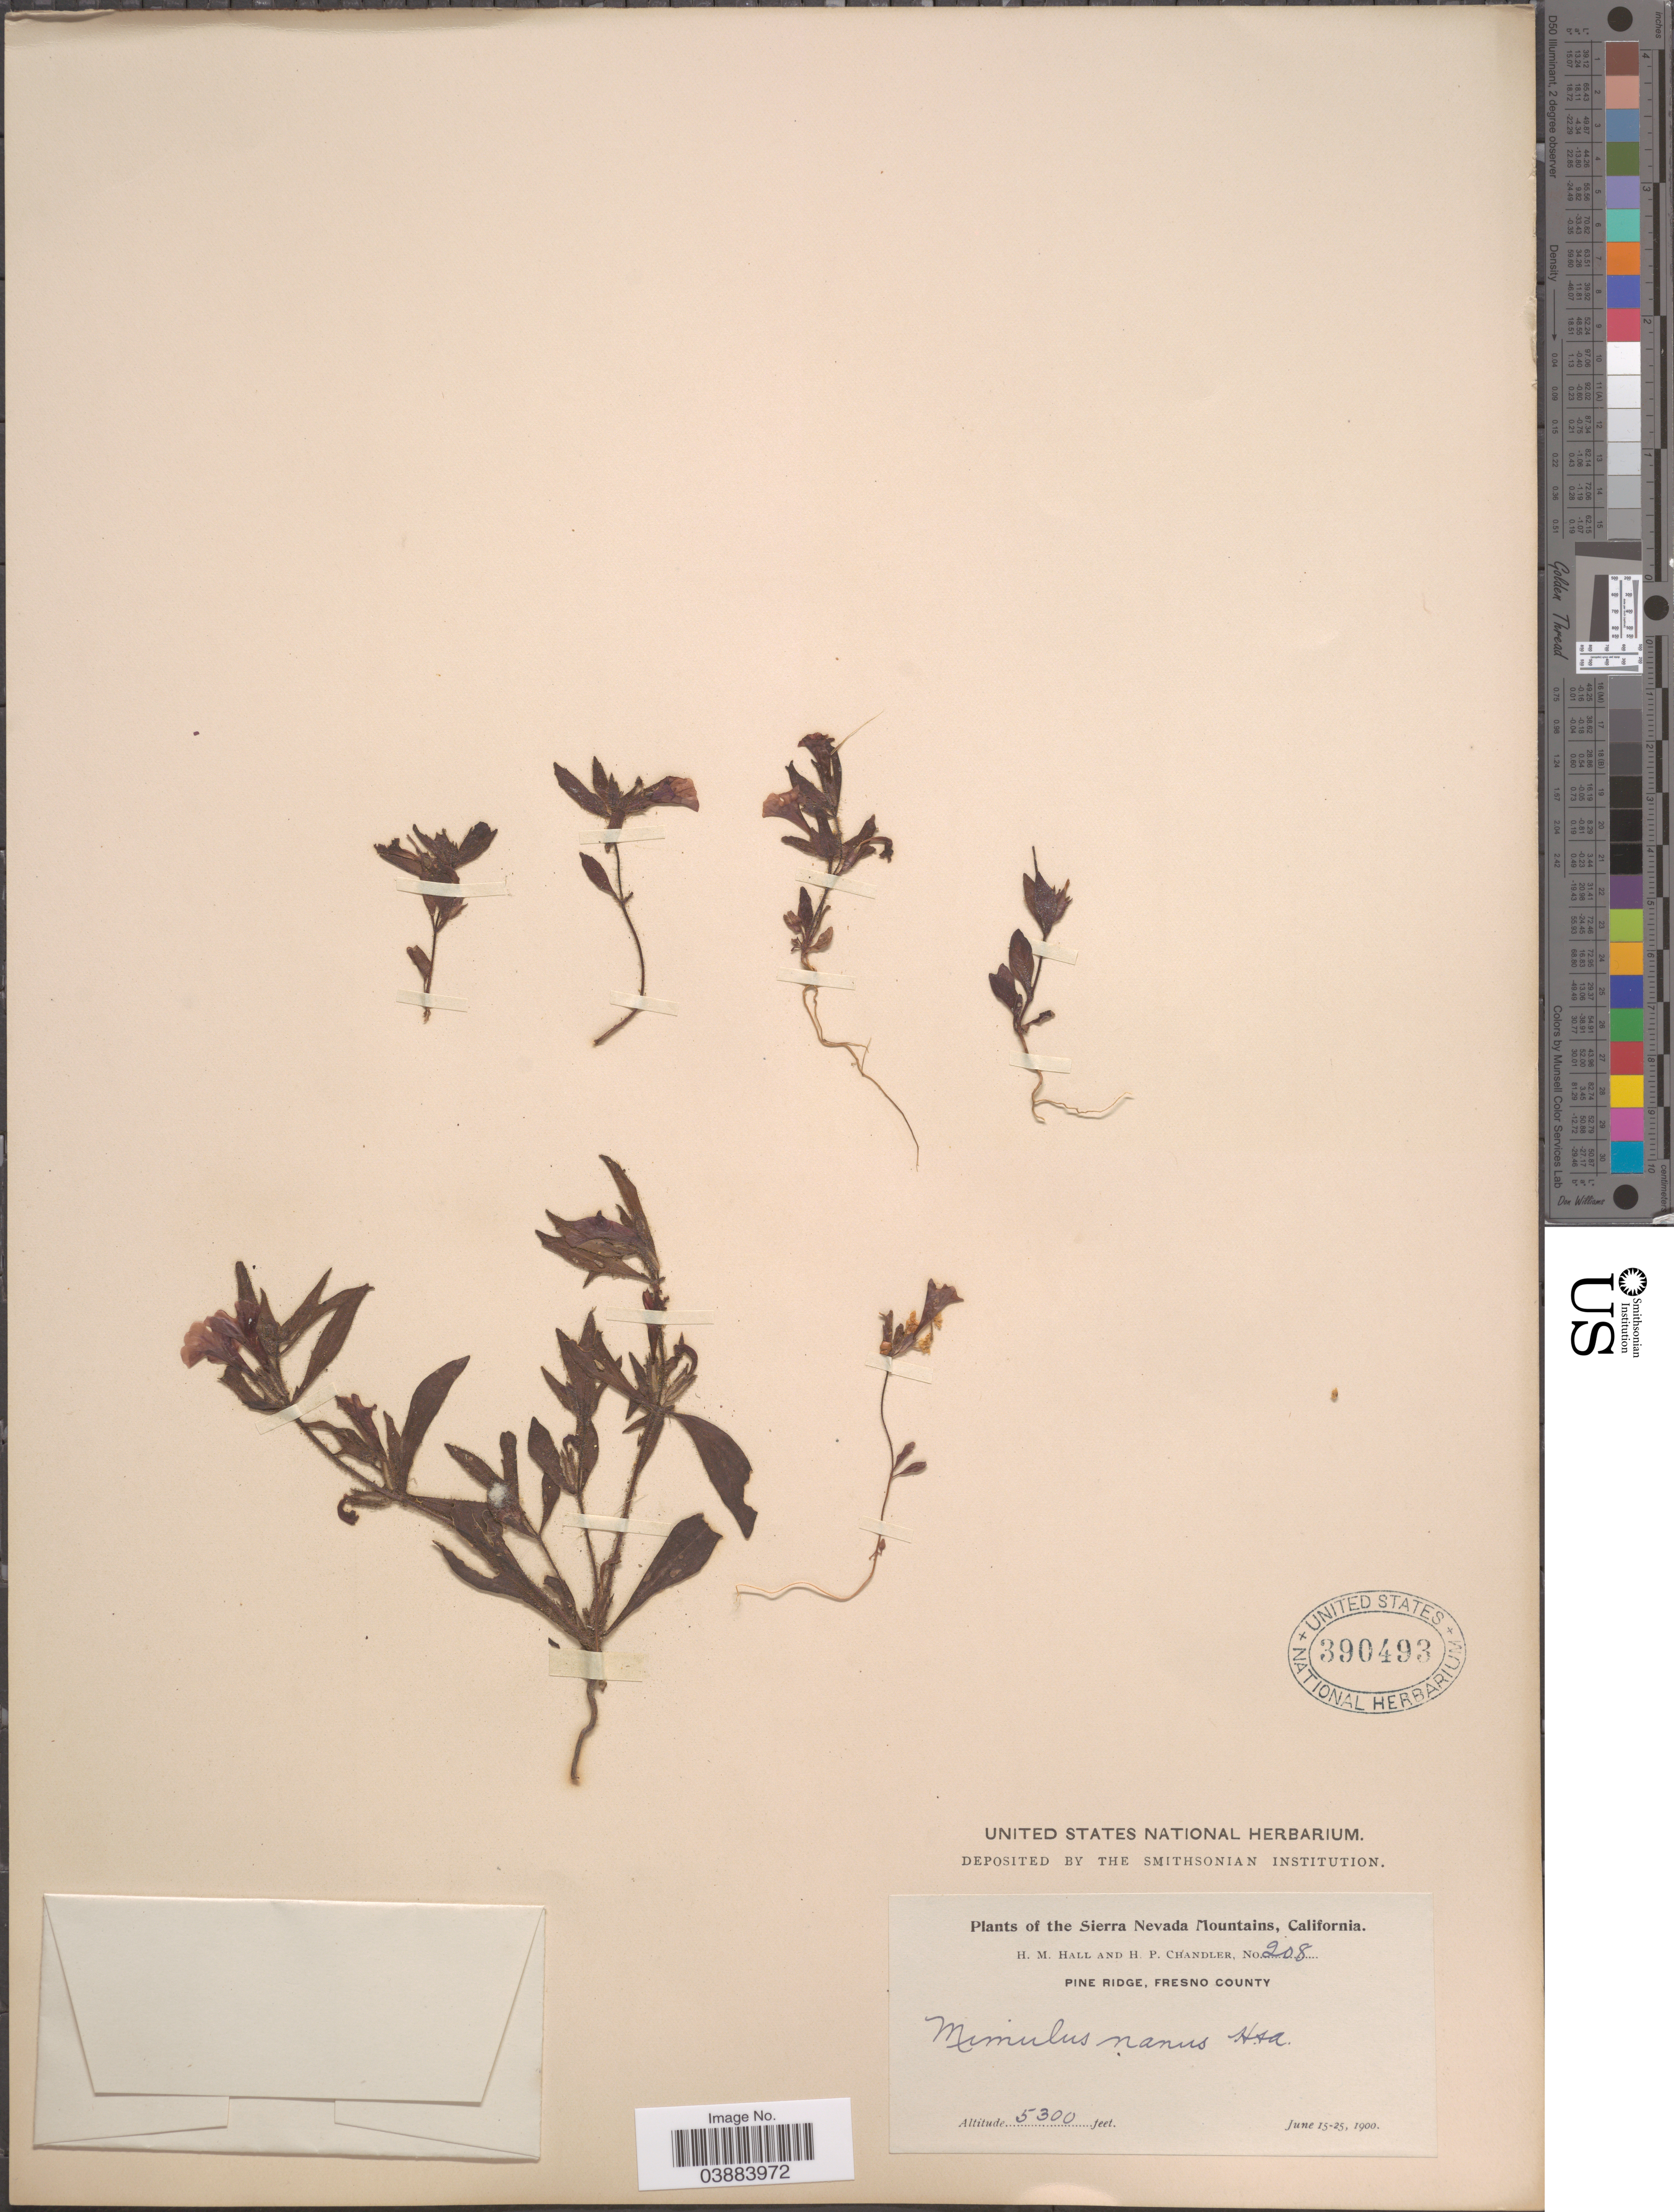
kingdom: Plantae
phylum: Tracheophyta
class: Magnoliopsida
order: Lamiales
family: Phrymaceae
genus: Eunanus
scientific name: Eunanus nanus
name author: (Hook. & Arn.) Holz.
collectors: H. M. Hall & H. Chandler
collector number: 208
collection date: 1900-06-15/1900-06-25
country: United States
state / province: California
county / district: Fresno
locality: The Sierra Nevada Mountains. Pine Ridge, Fresno County.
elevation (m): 1615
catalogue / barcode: US 390493